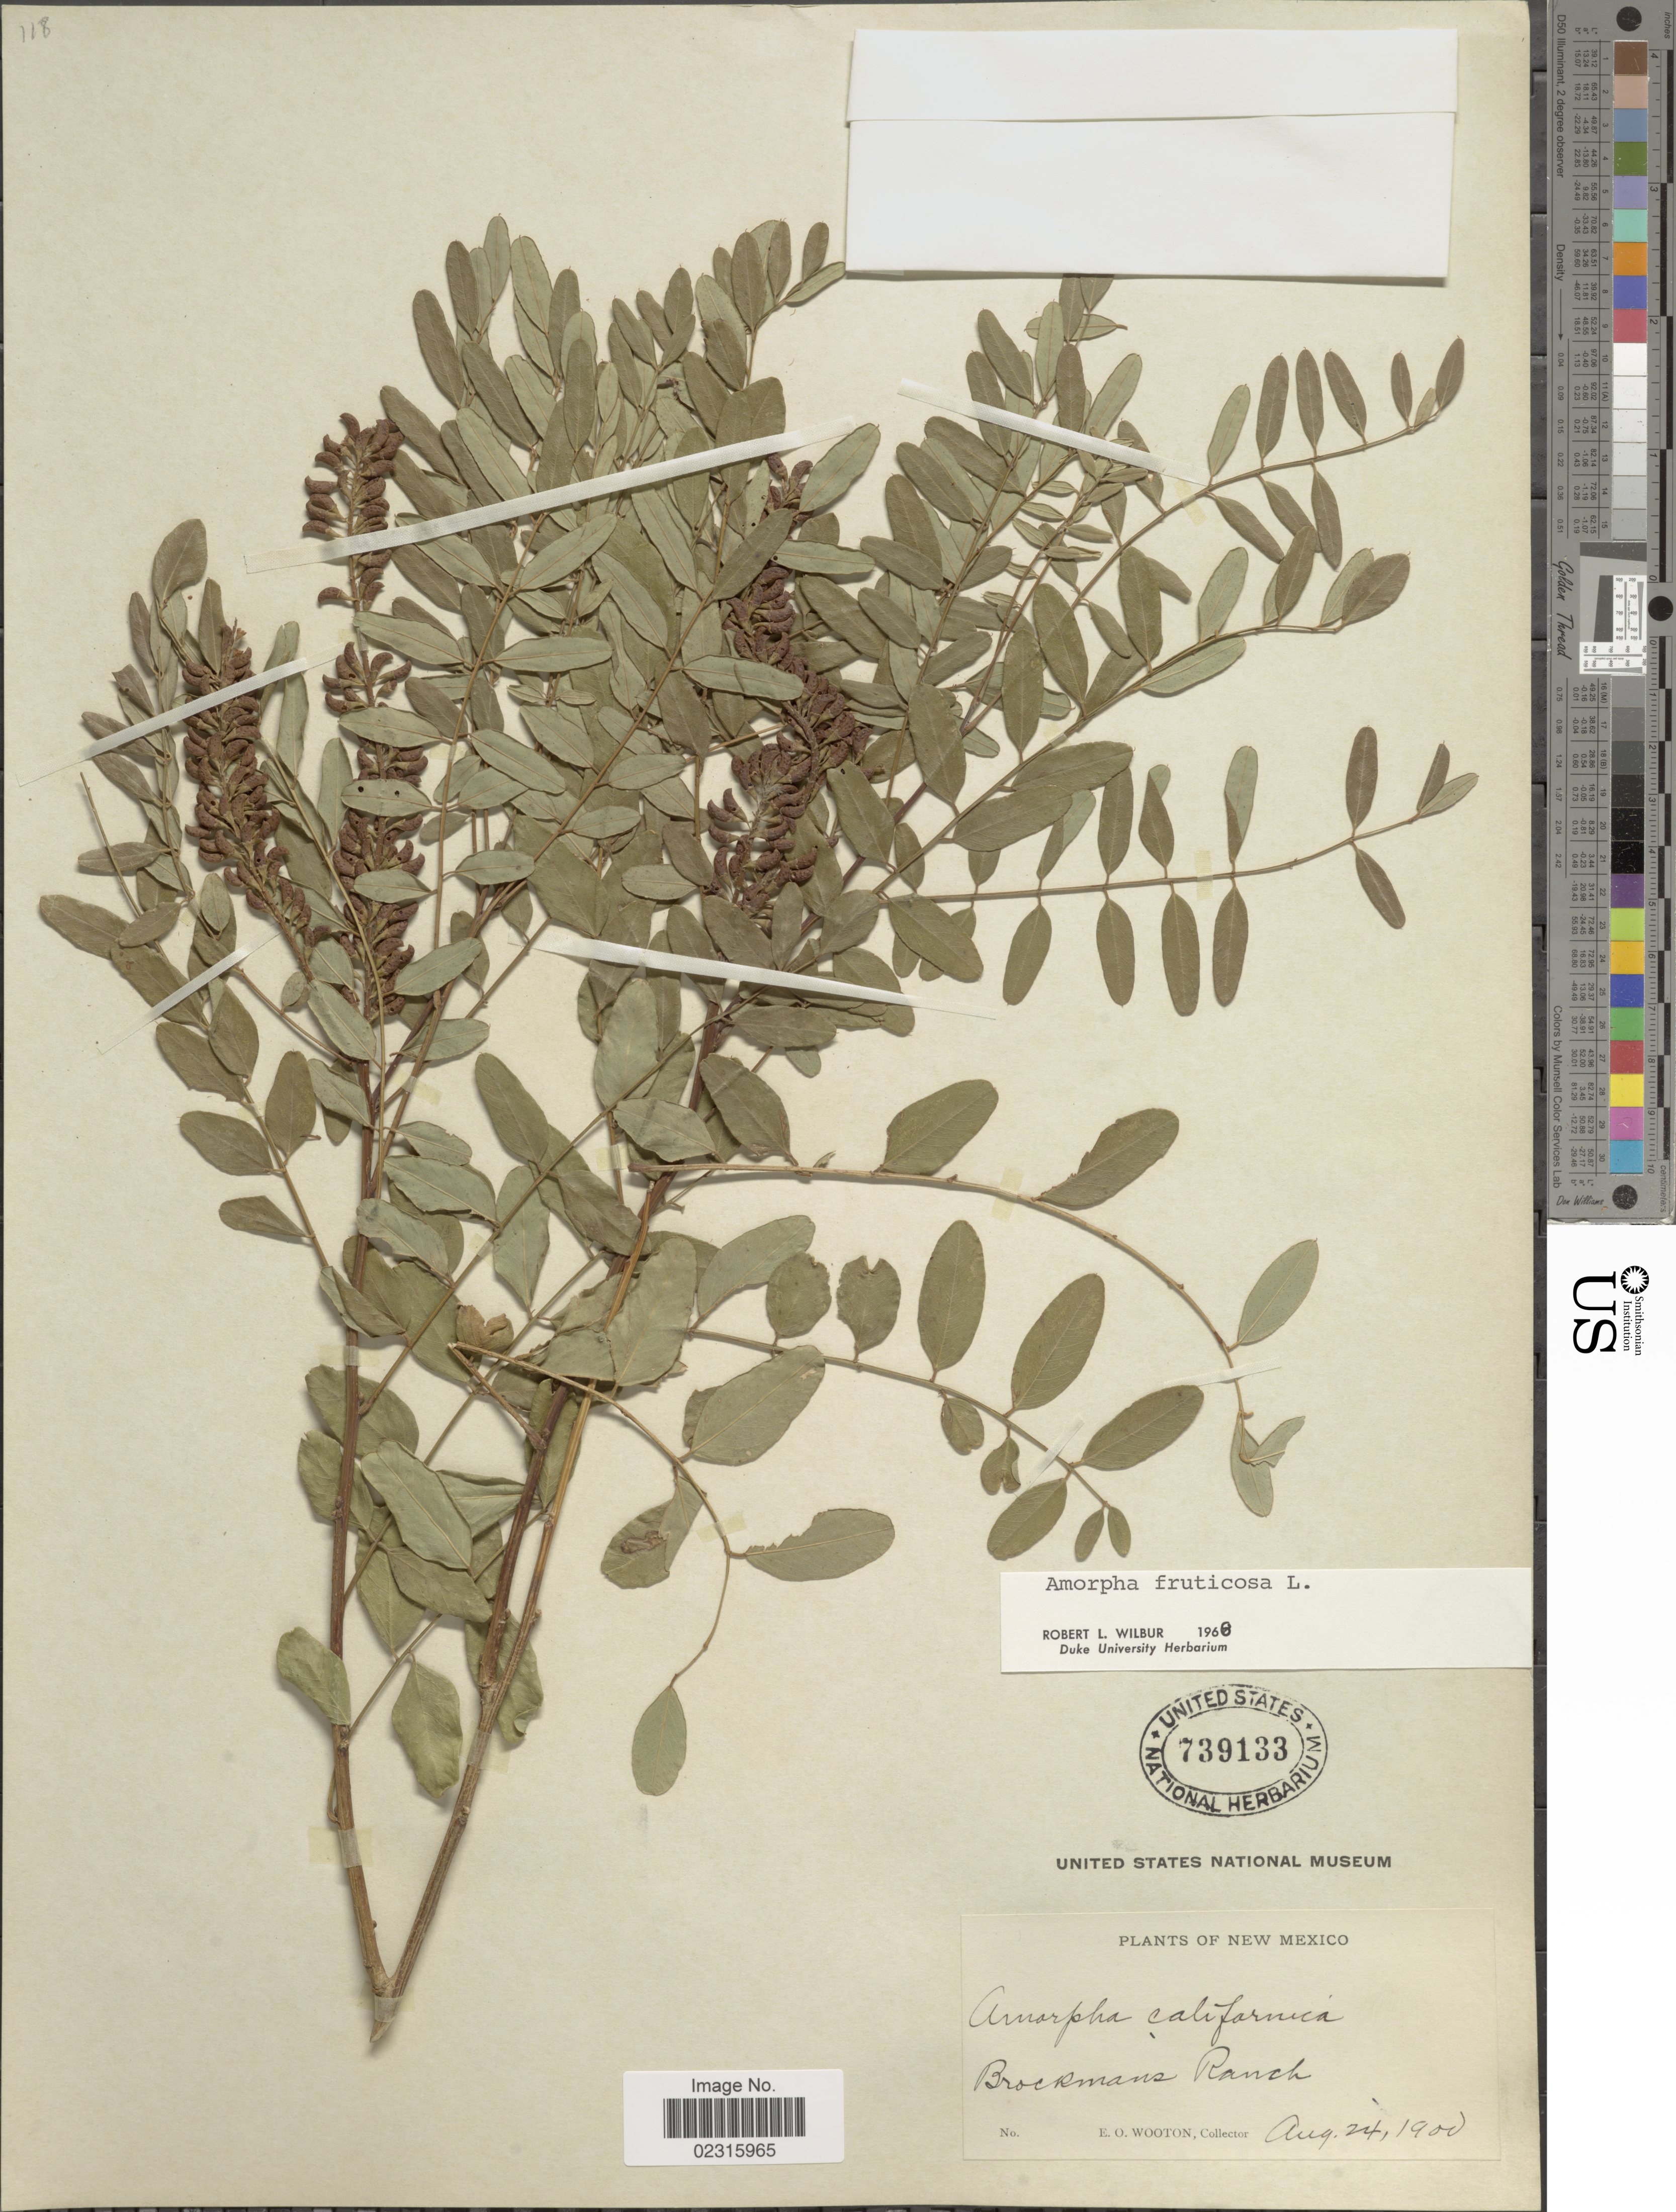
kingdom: Plantae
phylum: Tracheophyta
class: Magnoliopsida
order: Fabales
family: Fabaceae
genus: Amorpha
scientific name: Amorpha fruticosa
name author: L.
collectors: E. O. Wooton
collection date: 1900-08-24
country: United States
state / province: New Mexico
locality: Brockman Ranch.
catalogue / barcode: US 739133